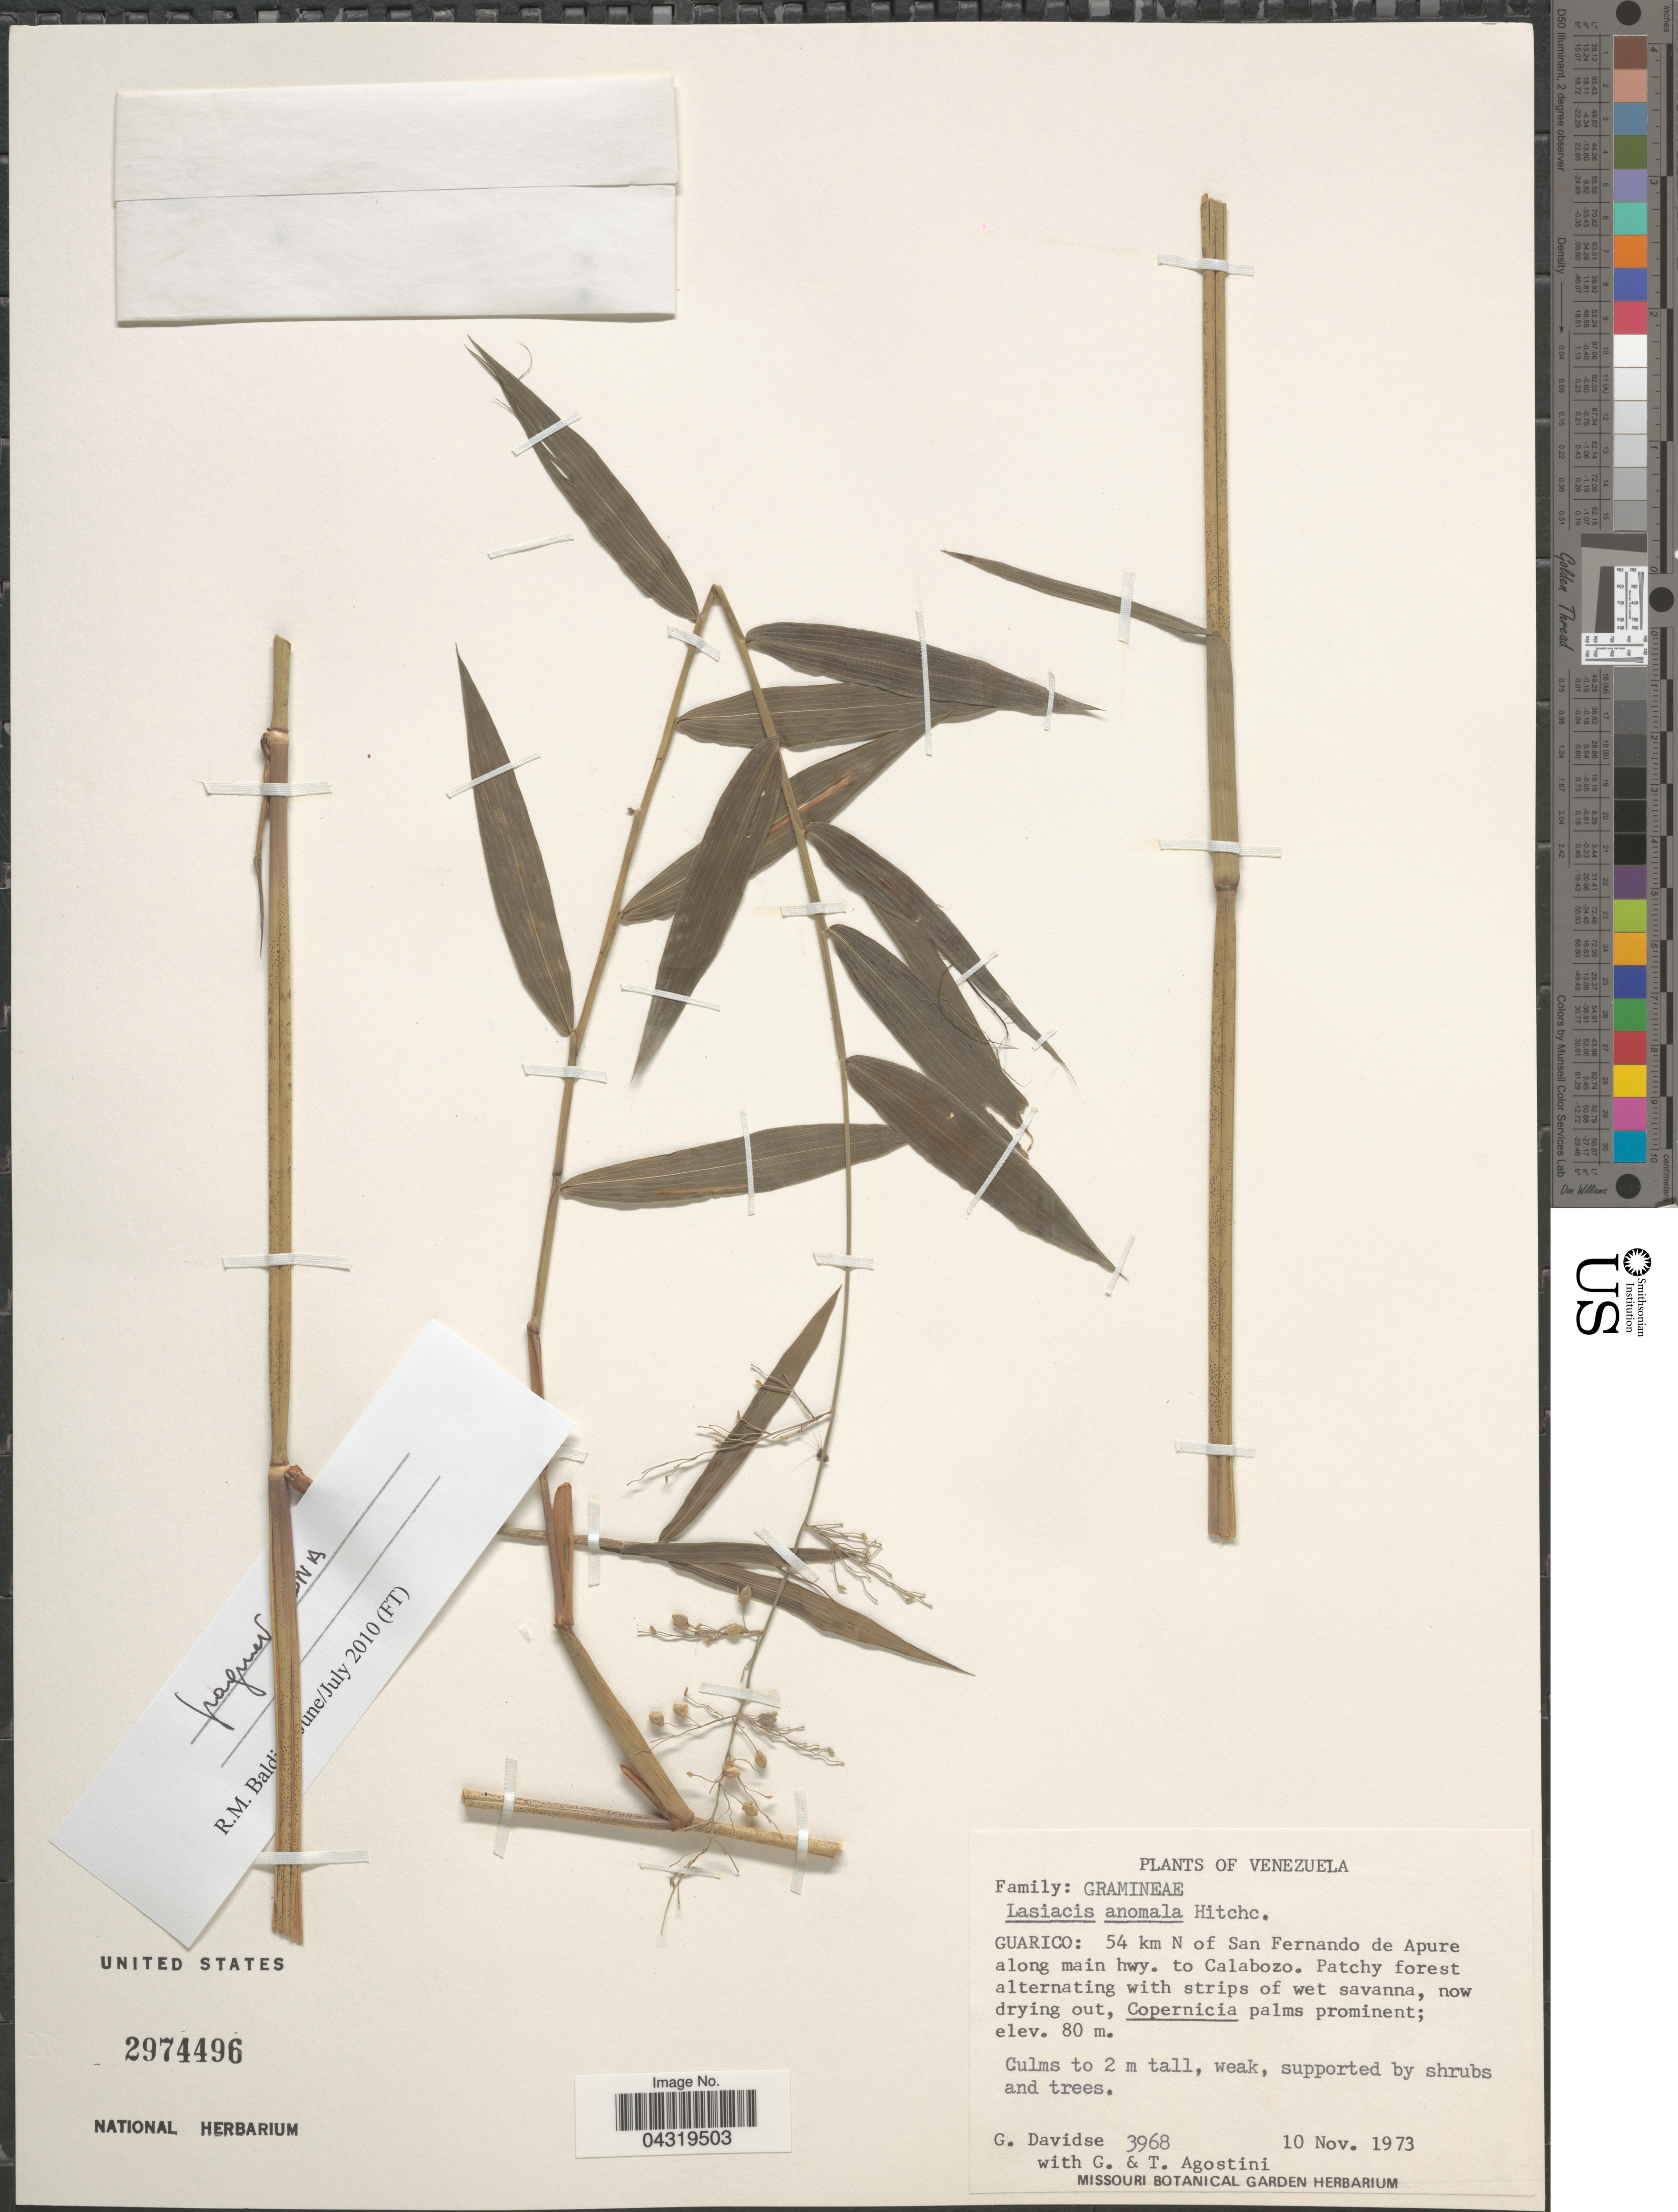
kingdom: Plantae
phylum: Tracheophyta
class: Liliopsida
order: Poales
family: Poaceae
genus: Lasiacis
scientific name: Lasiacis anomala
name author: Hitchc.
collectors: G. Davidse, G. Agostini & T. Agostini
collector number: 3968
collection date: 1973-11-10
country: Venezuela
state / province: Guarico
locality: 54 km N of San Fernando de Apure along main hwy. to Calabozo. Patchy forest alternating with strips of wet savanna; now drying out.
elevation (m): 80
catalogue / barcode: US 2974496